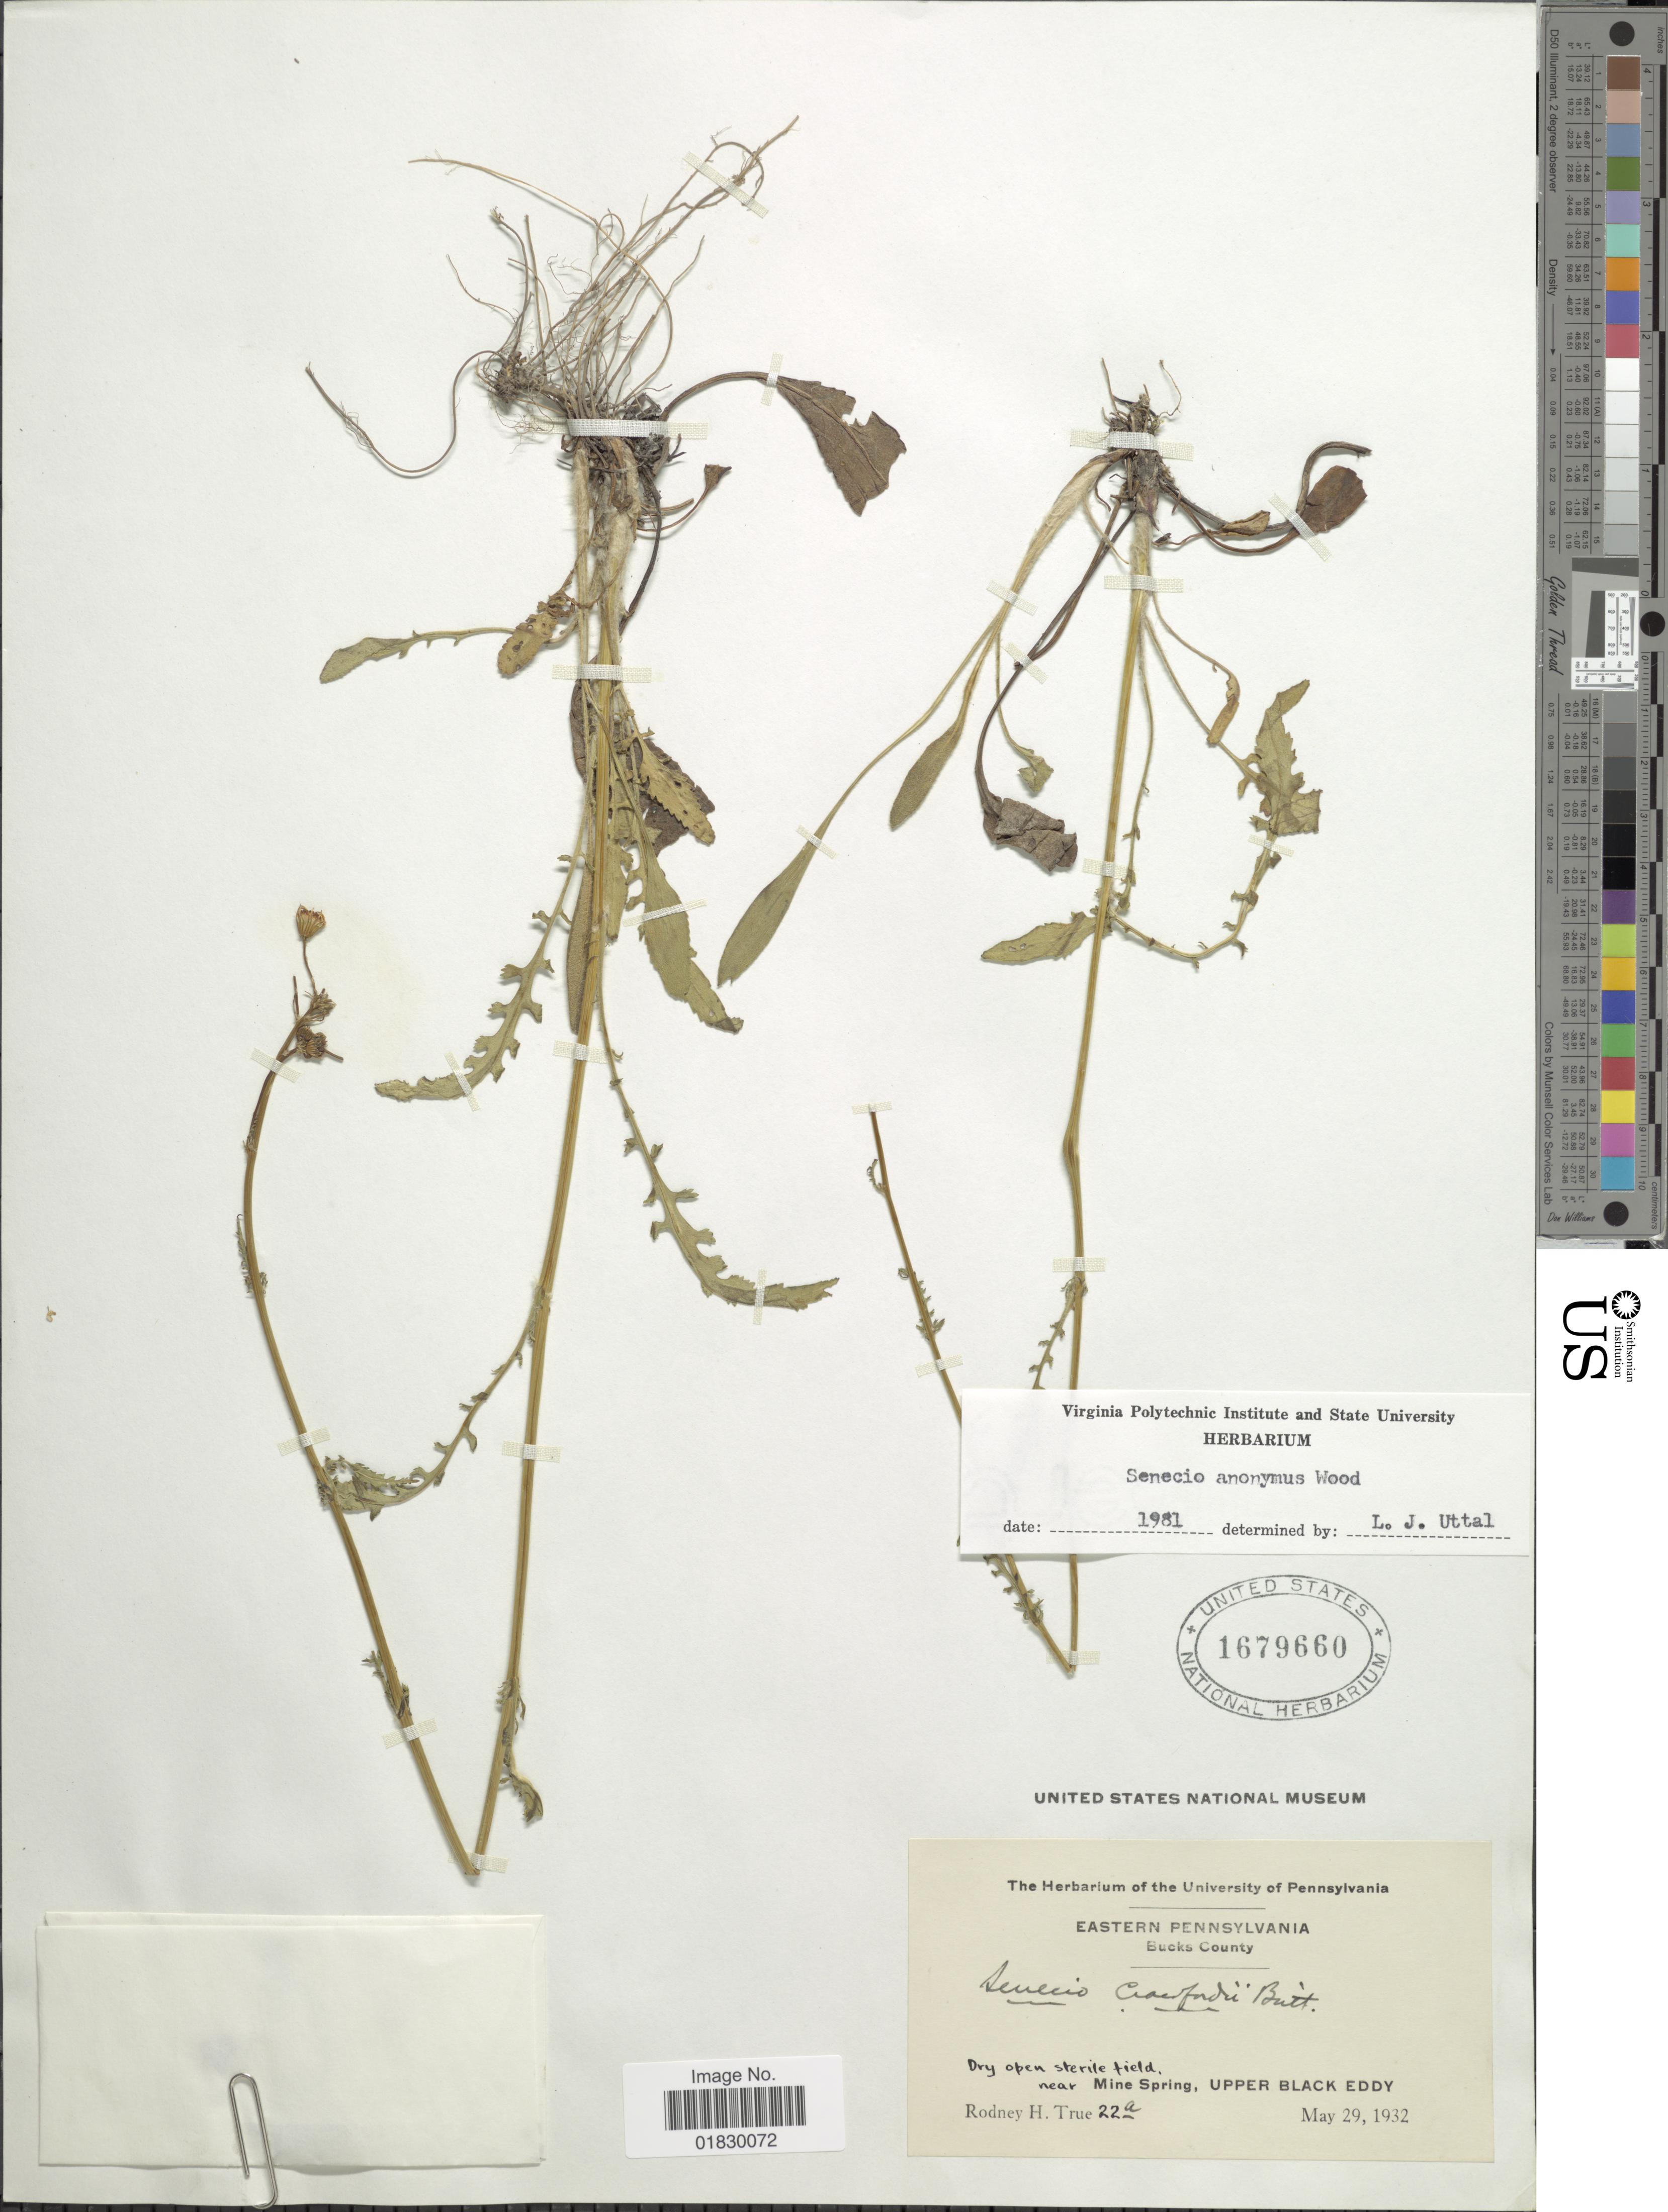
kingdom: Plantae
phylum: Tracheophyta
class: Magnoliopsida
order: Asterales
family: Asteraceae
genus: Packera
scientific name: Packera anonyma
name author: (Alph. Wood) W.A. Weber & Á. Löve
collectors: R. H. True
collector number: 22a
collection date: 1932-05-29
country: United States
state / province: Pennsylvania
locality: Bucks County, Near Mine Spring, Upper Black Eddy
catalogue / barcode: US 1679660